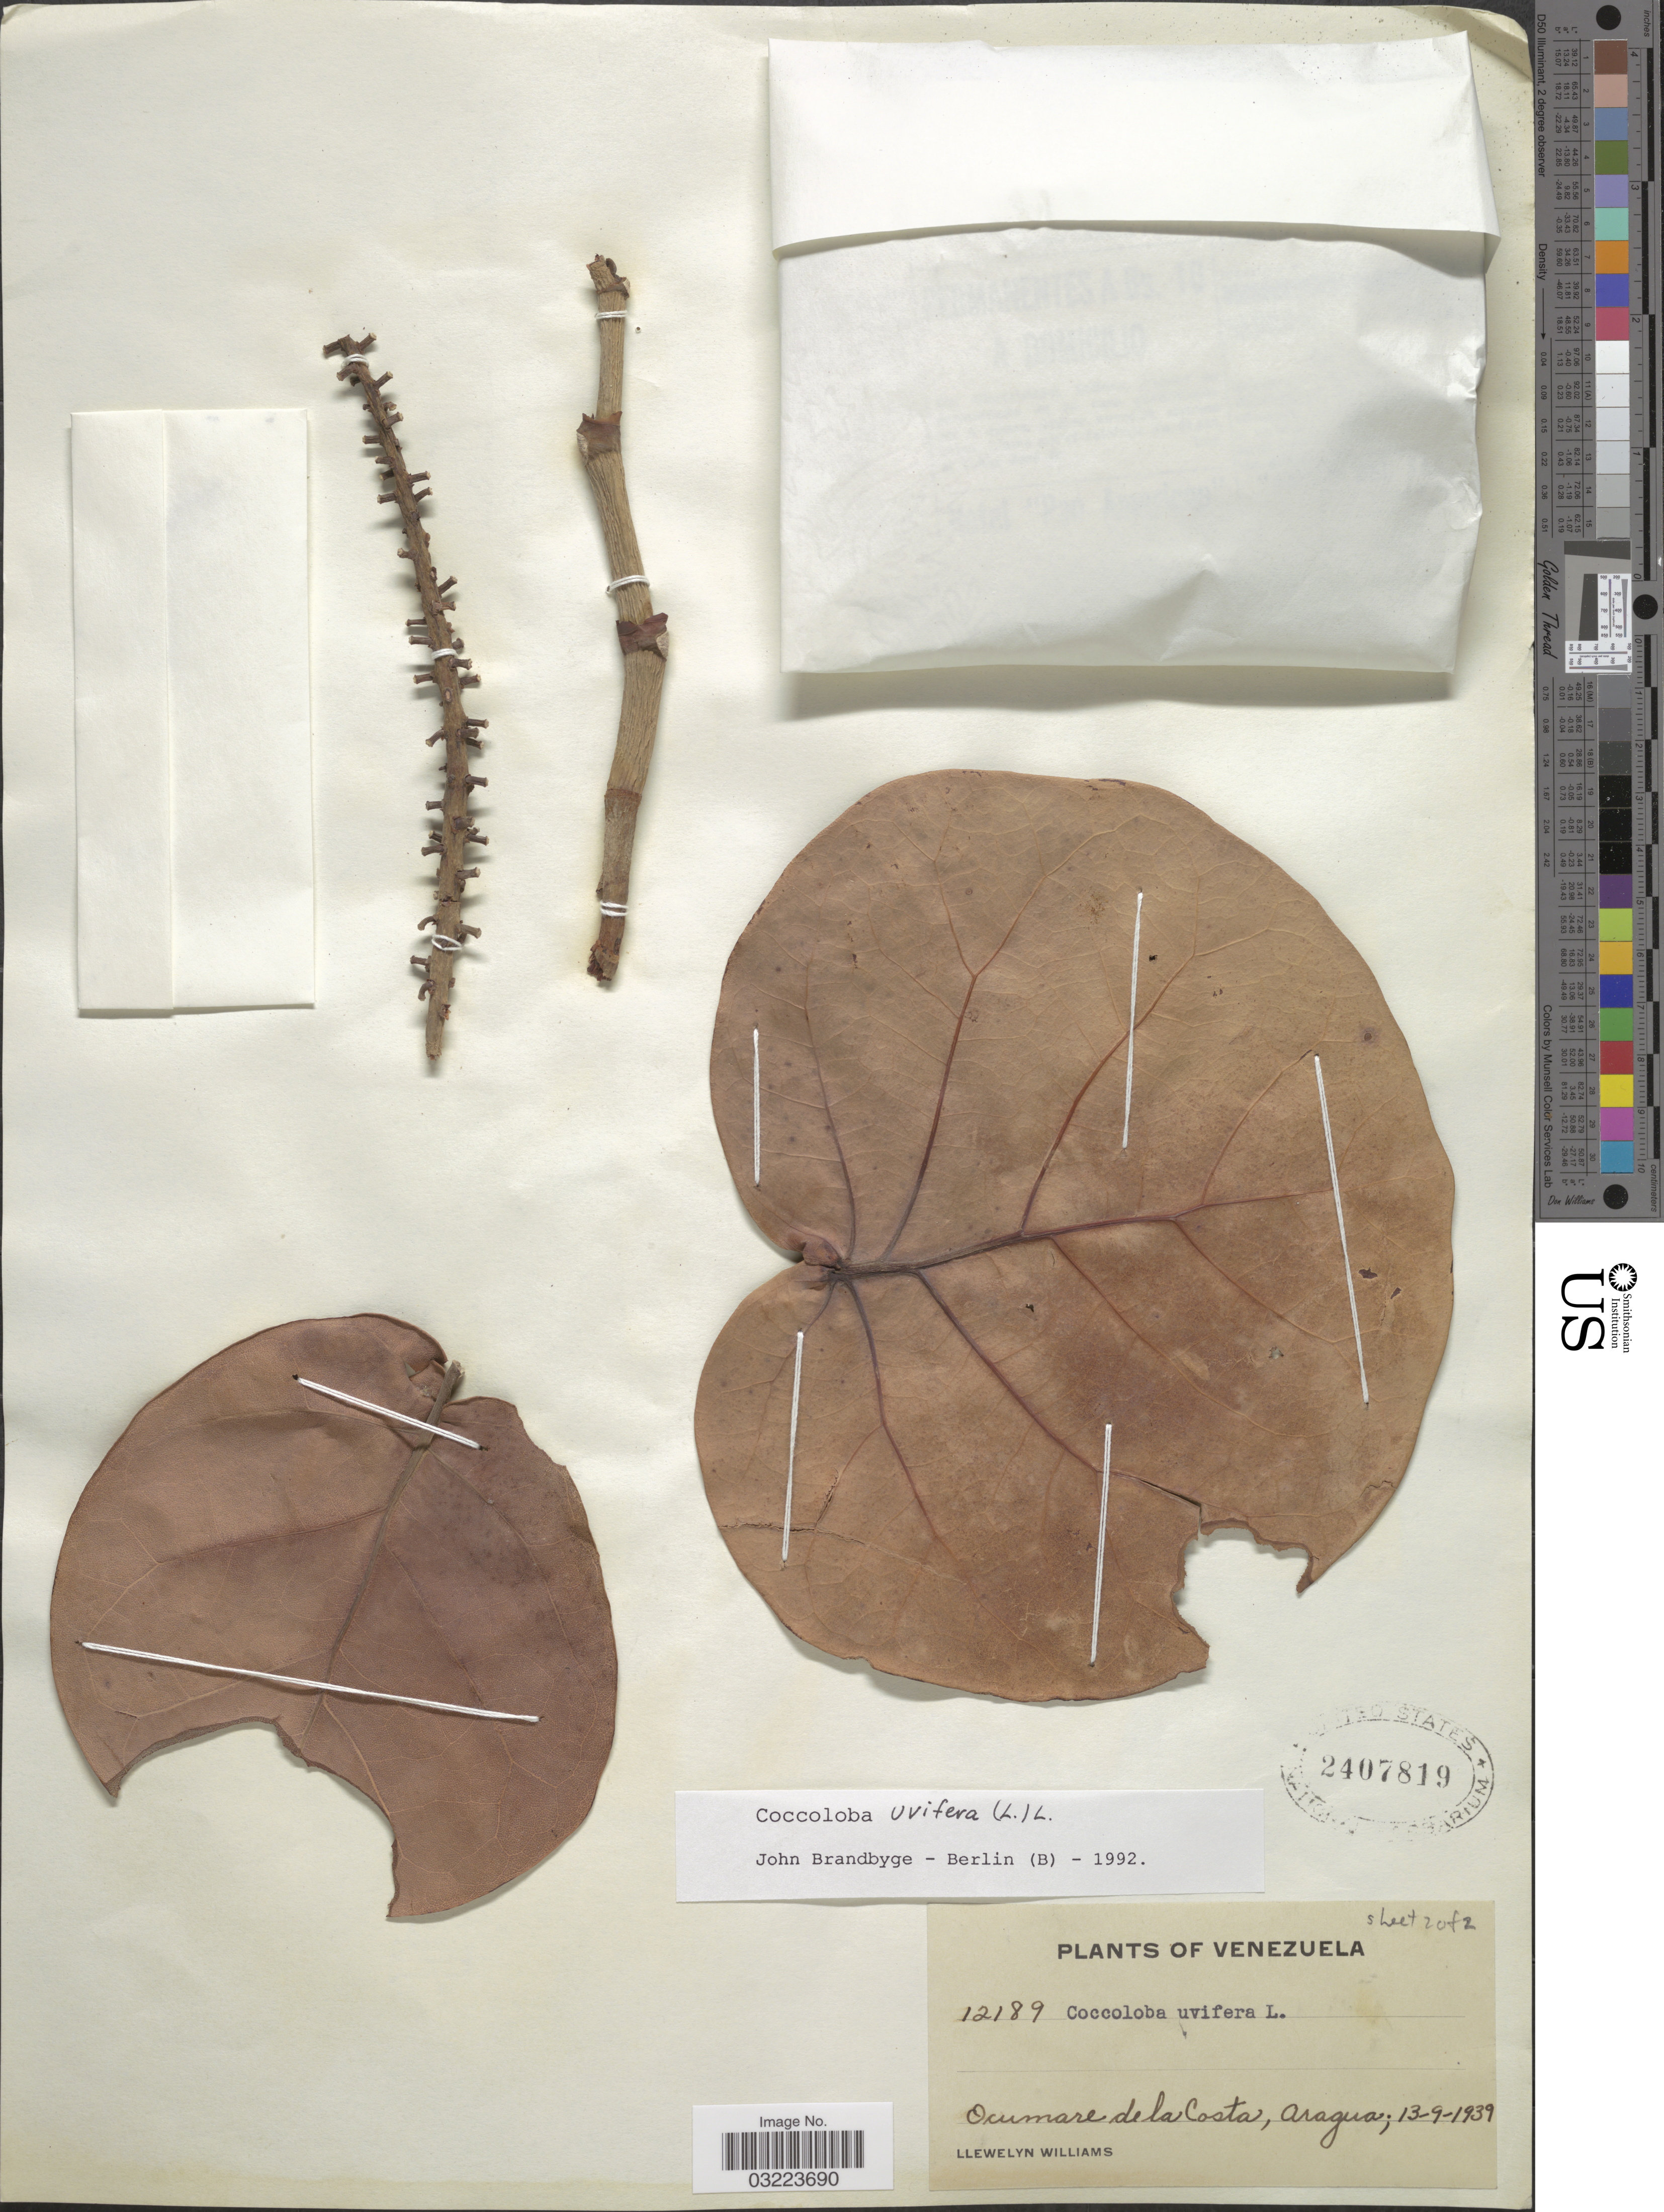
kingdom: Plantae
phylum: Tracheophyta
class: Magnoliopsida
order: Caryophyllales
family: Polygonaceae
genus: Coccoloba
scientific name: Coccoloba uvifera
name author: L.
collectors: Ll. Williams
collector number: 12189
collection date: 1939-09-13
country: Venezuela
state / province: Aragua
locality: Ocumare de la Costa.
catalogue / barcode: US 2407819